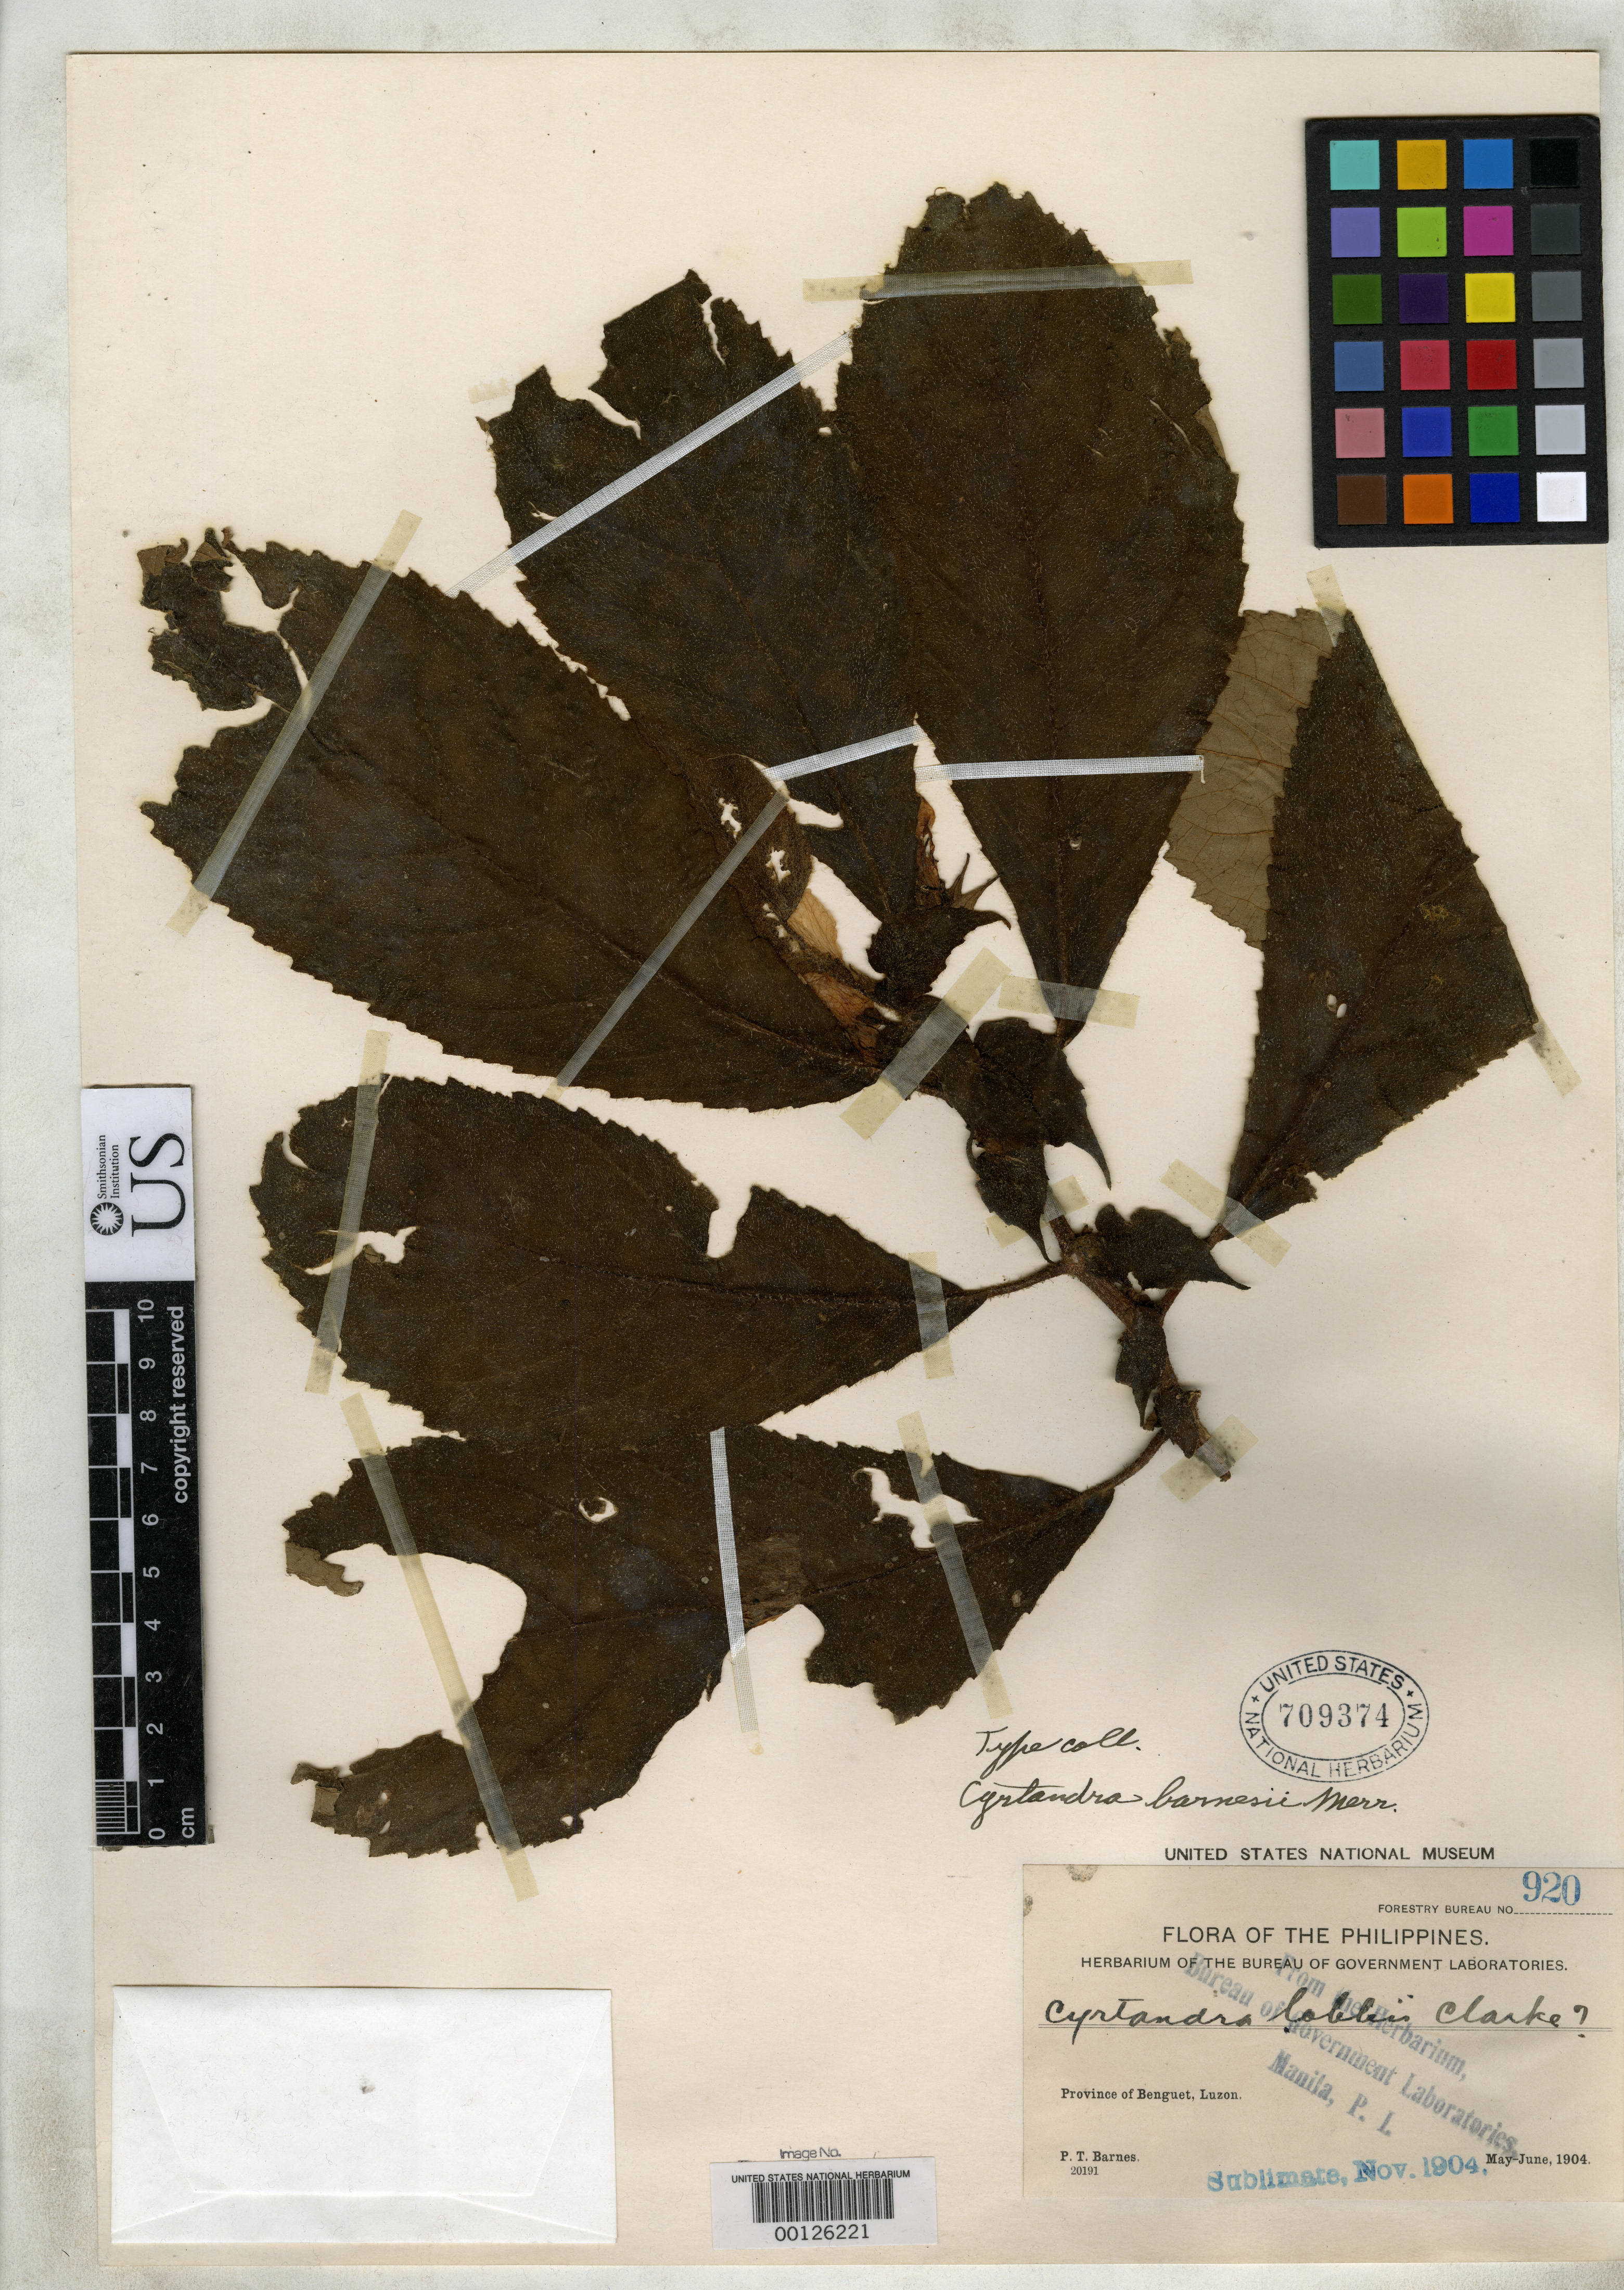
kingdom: Plantae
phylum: Tracheophyta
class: Magnoliopsida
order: Lamiales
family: Gesneriaceae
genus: Cyrtandra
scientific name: Cyrtandra barnesii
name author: Merr.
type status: Isolectotype; Type Collection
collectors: P. Barnes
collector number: Bur. Sci. 920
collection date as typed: May 1904 to -- Jun 1904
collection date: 1904-05/1904-06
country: Philippines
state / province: Cordillera (Administrative Region)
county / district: Benguet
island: Luzon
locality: Mt. Tonglon.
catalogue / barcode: US 709374